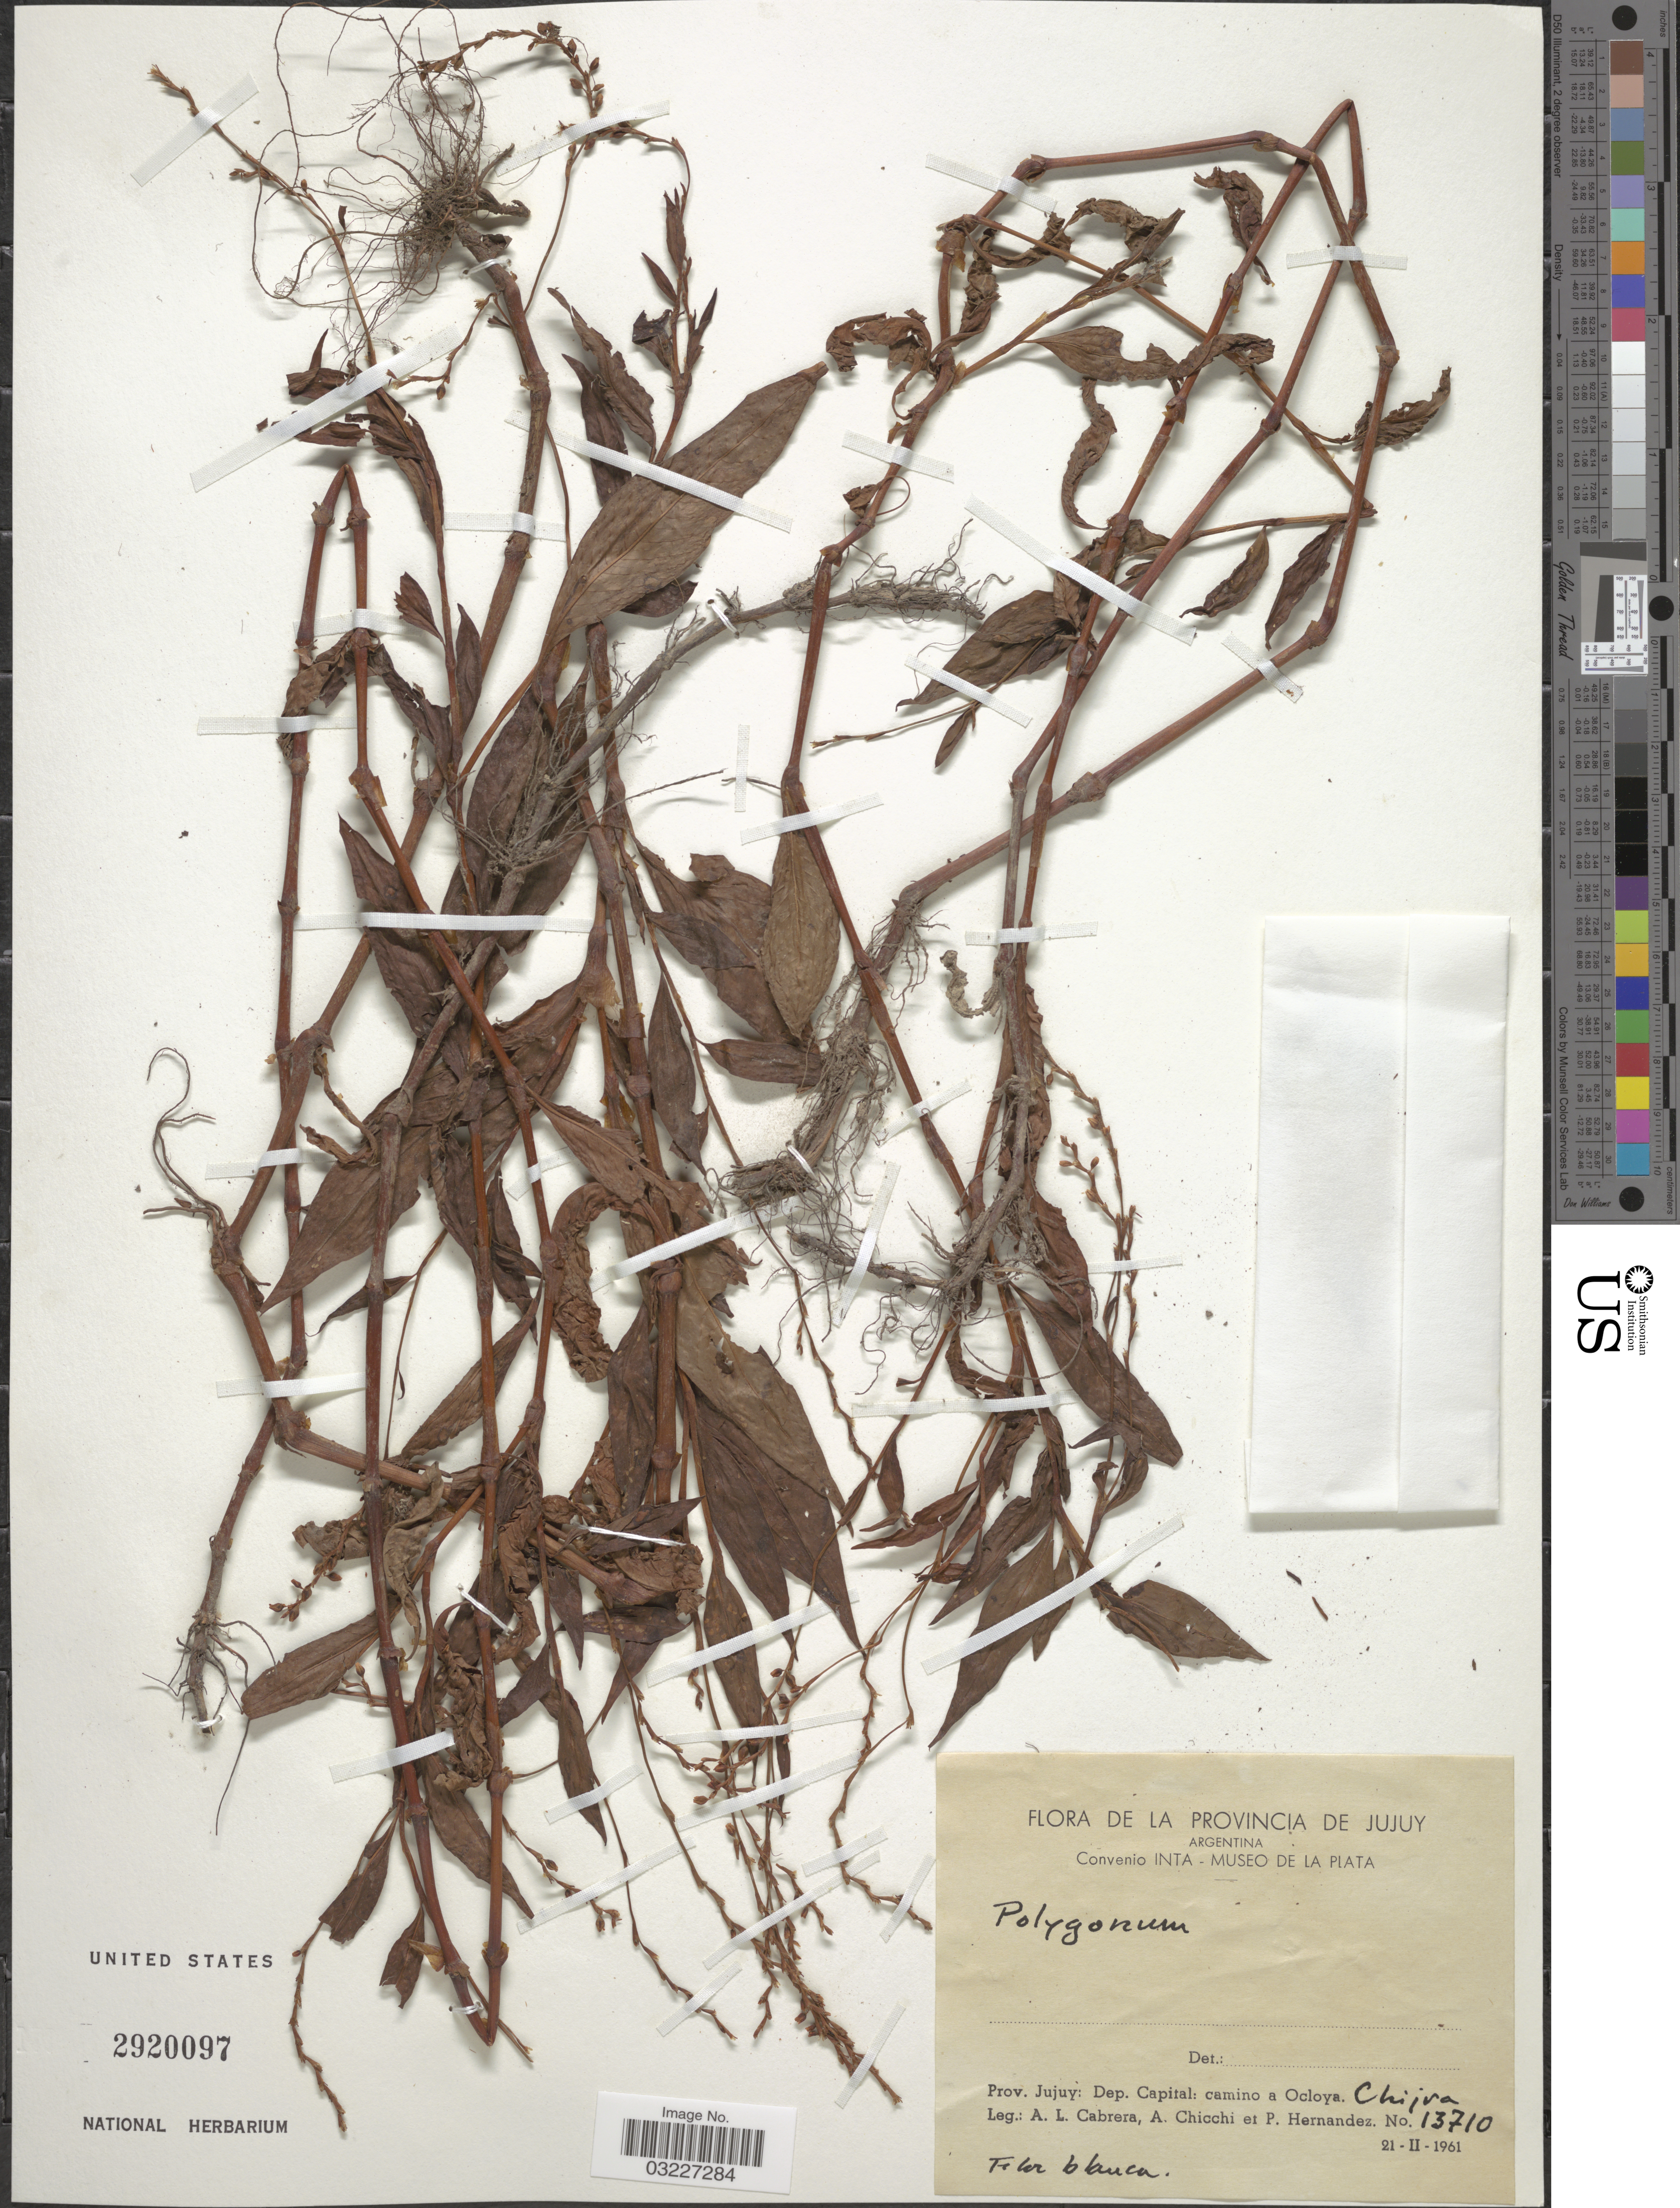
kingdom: Plantae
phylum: Tracheophyta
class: Magnoliopsida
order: Caryophyllales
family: Polygonaceae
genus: Polygonum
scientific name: Polygonum sp.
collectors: A. L. Cabrera, A. Chicchi & P. Hernandez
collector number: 13710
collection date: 1961-02-21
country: Argentina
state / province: Jujuy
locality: Dep. Capital: camino a Ocloya. Chijra.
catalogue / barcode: US 2920097